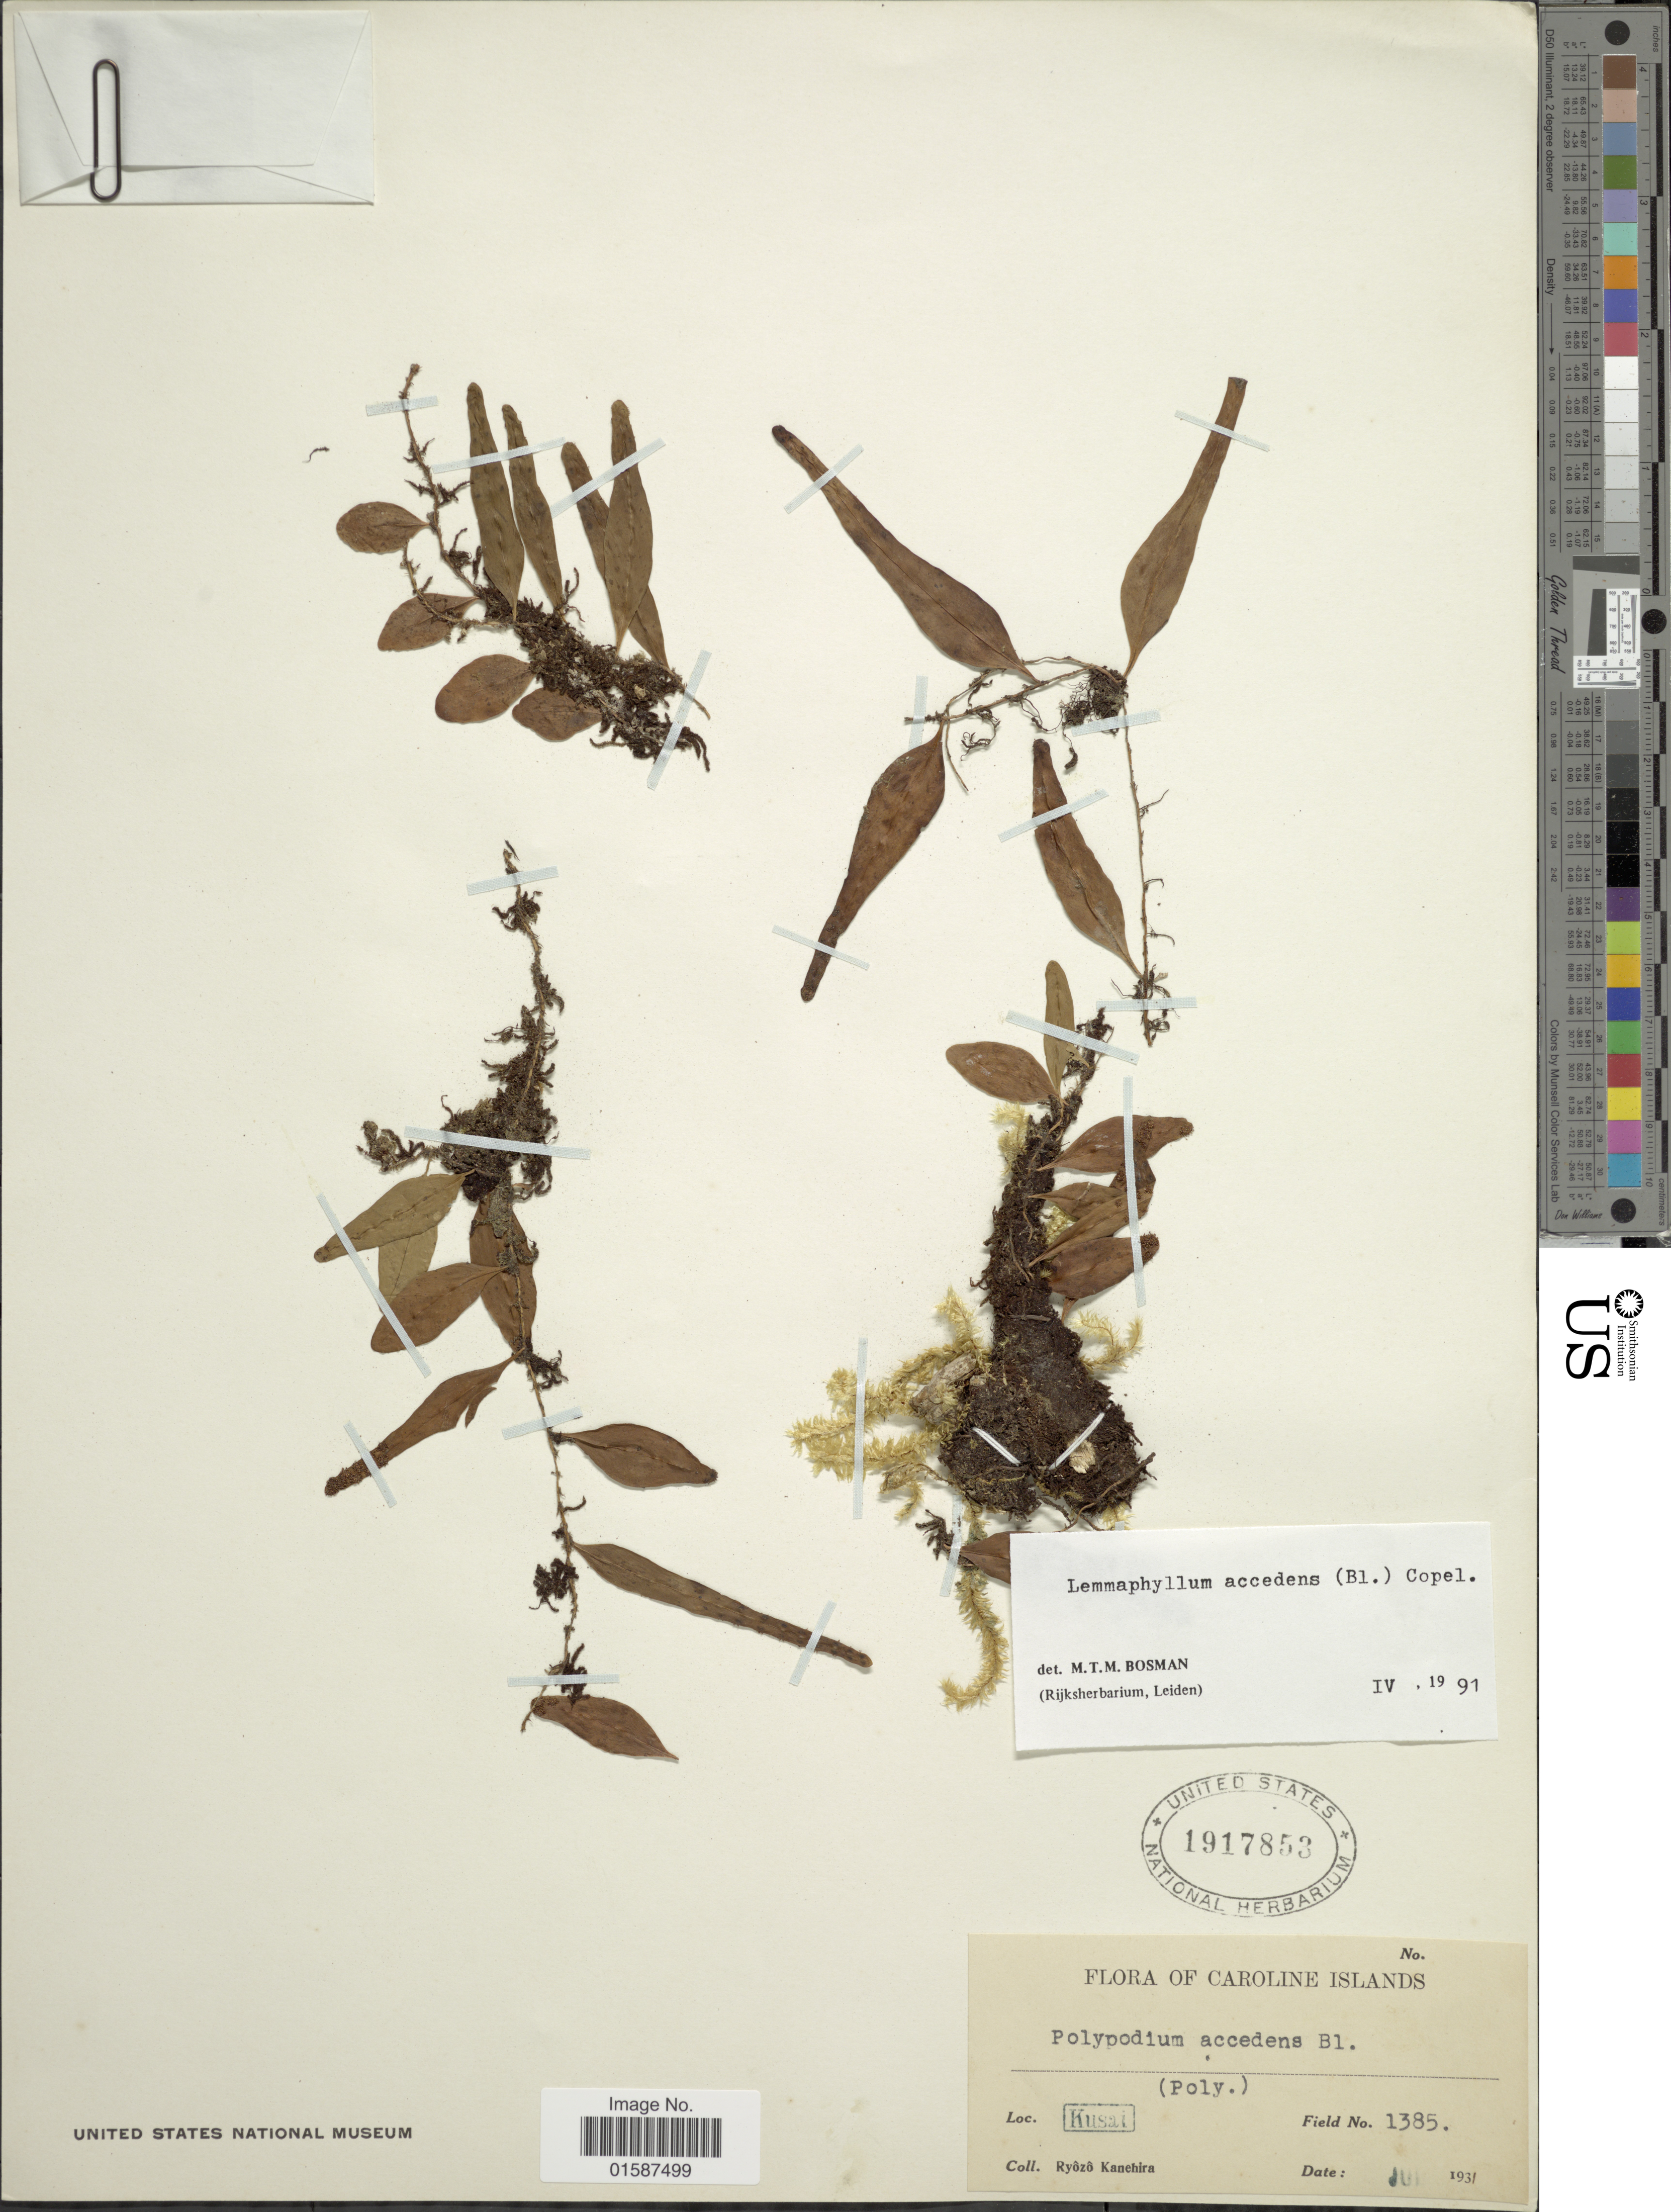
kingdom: Plantae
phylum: Tracheophyta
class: Polypodiopsida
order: Polypodiales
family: Polypodiaceae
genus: Lemmaphyllum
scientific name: Lemmaphyllum accedens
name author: (Blume) Donk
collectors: R. Kanehira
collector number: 1385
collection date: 1931-06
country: Micronesia, Federated States of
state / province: Kosrae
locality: Caroline Islands, Kusai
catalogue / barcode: US 1917853